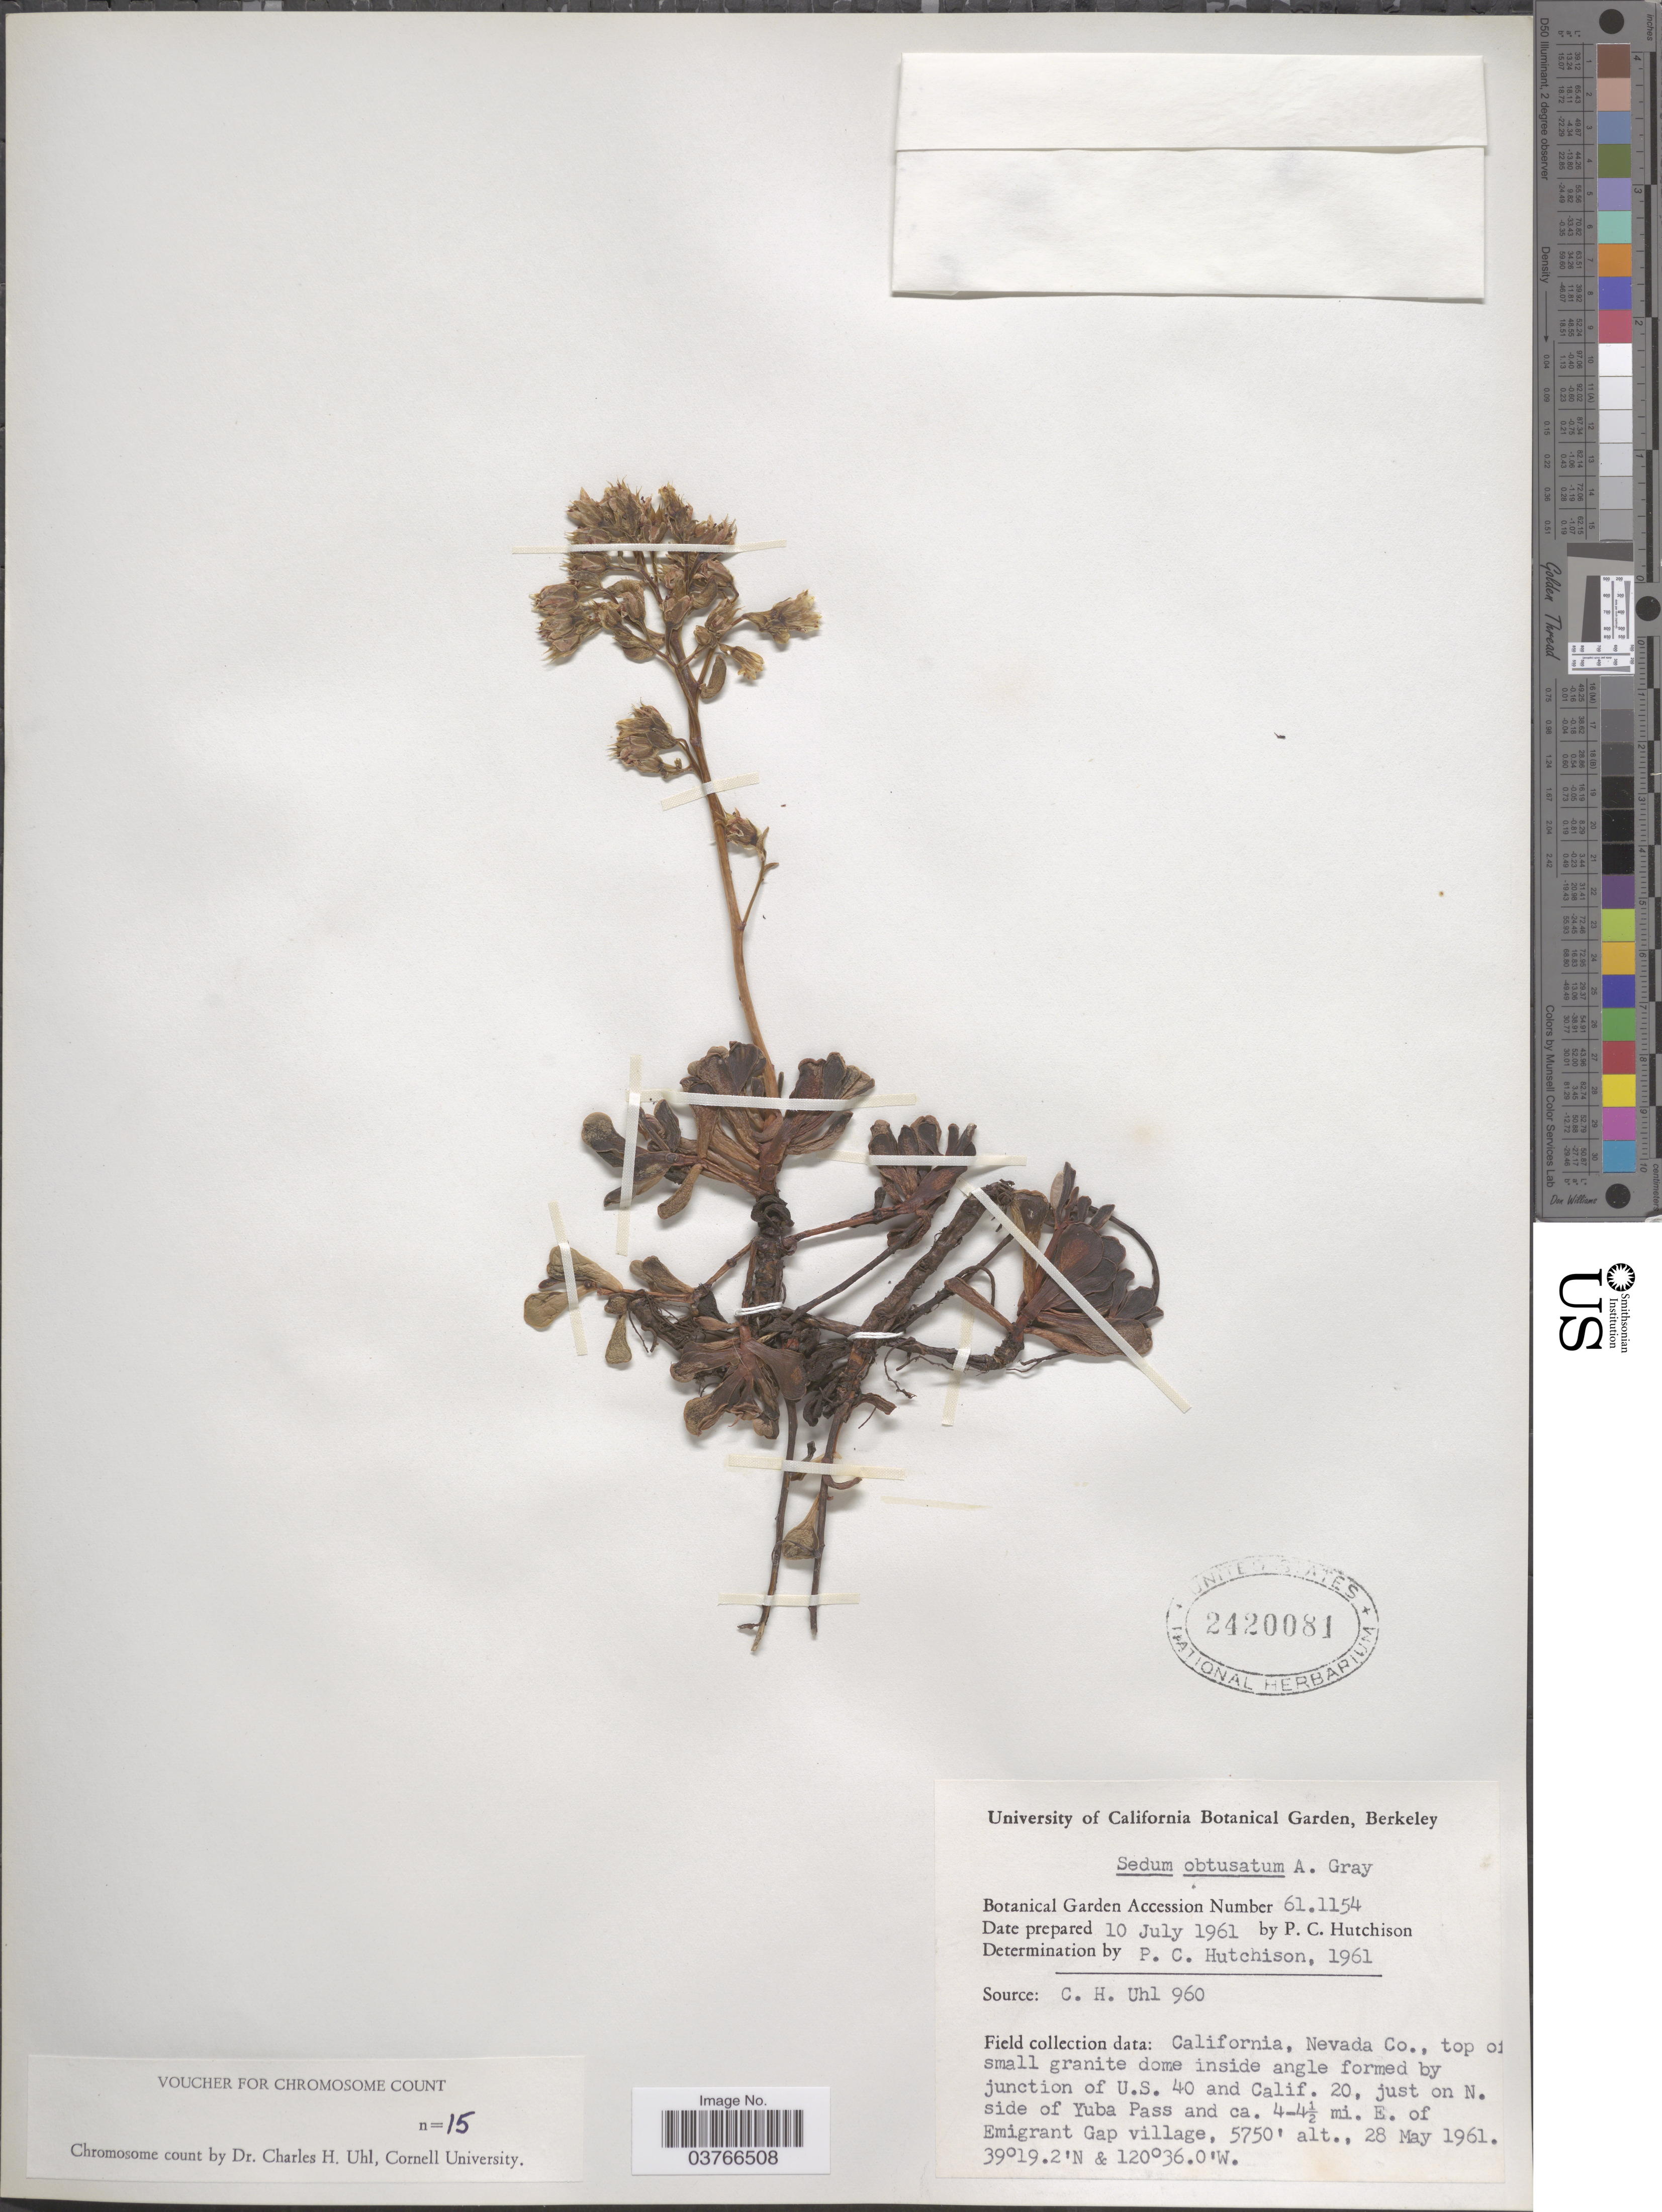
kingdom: Plantae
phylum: Tracheophyta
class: Magnoliopsida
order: Saxifragales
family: Crassulaceae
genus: Sedum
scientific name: Sedum obtusatum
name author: A. Gray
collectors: P. C. Hutchison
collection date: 1961-07-10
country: United States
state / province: California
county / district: Alameda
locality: University of California Botanical Garden, Berkeley.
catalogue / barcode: US 2420081